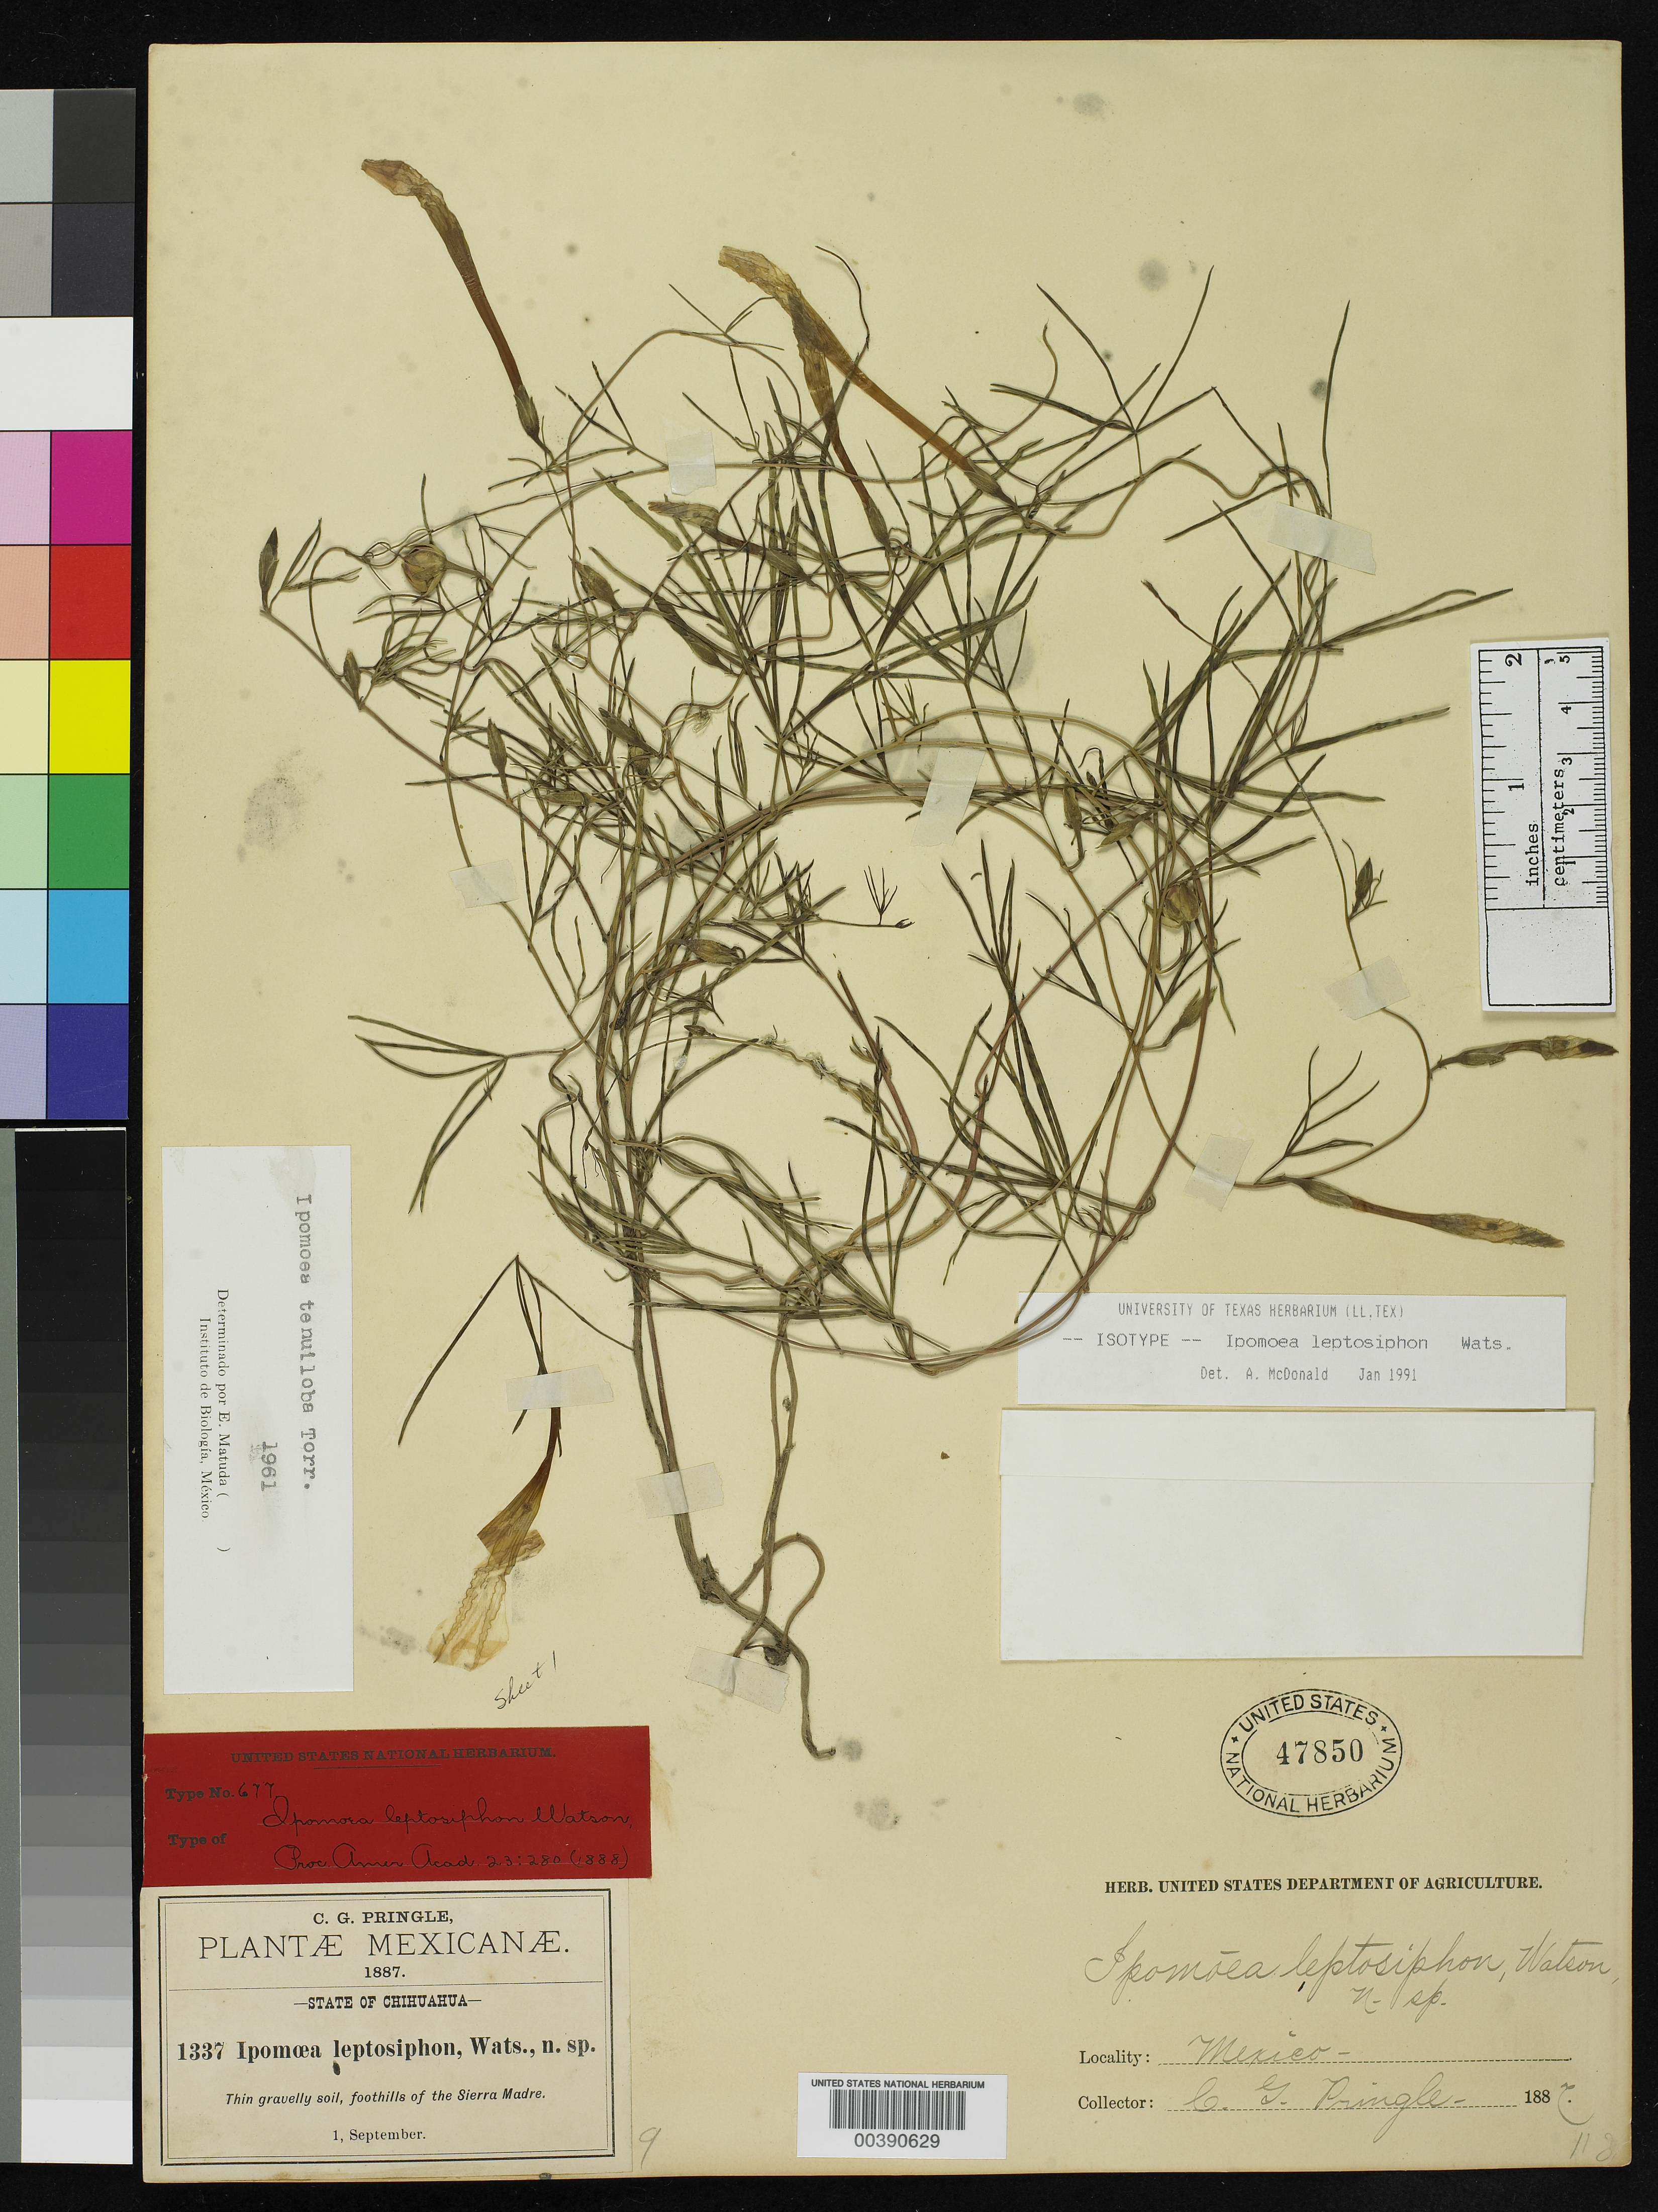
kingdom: Plantae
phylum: Tracheophyta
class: Magnoliopsida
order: Solanales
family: Convolvulaceae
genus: Ipomoea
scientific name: Ipomoea leptosiphon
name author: S. Watson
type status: Isotype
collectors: C. G. Pringle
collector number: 1337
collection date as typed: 01 Sep 1887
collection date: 1887-09-01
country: Mexico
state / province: Chihuahua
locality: Foothills of Sierra Madre.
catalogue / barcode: US 47850